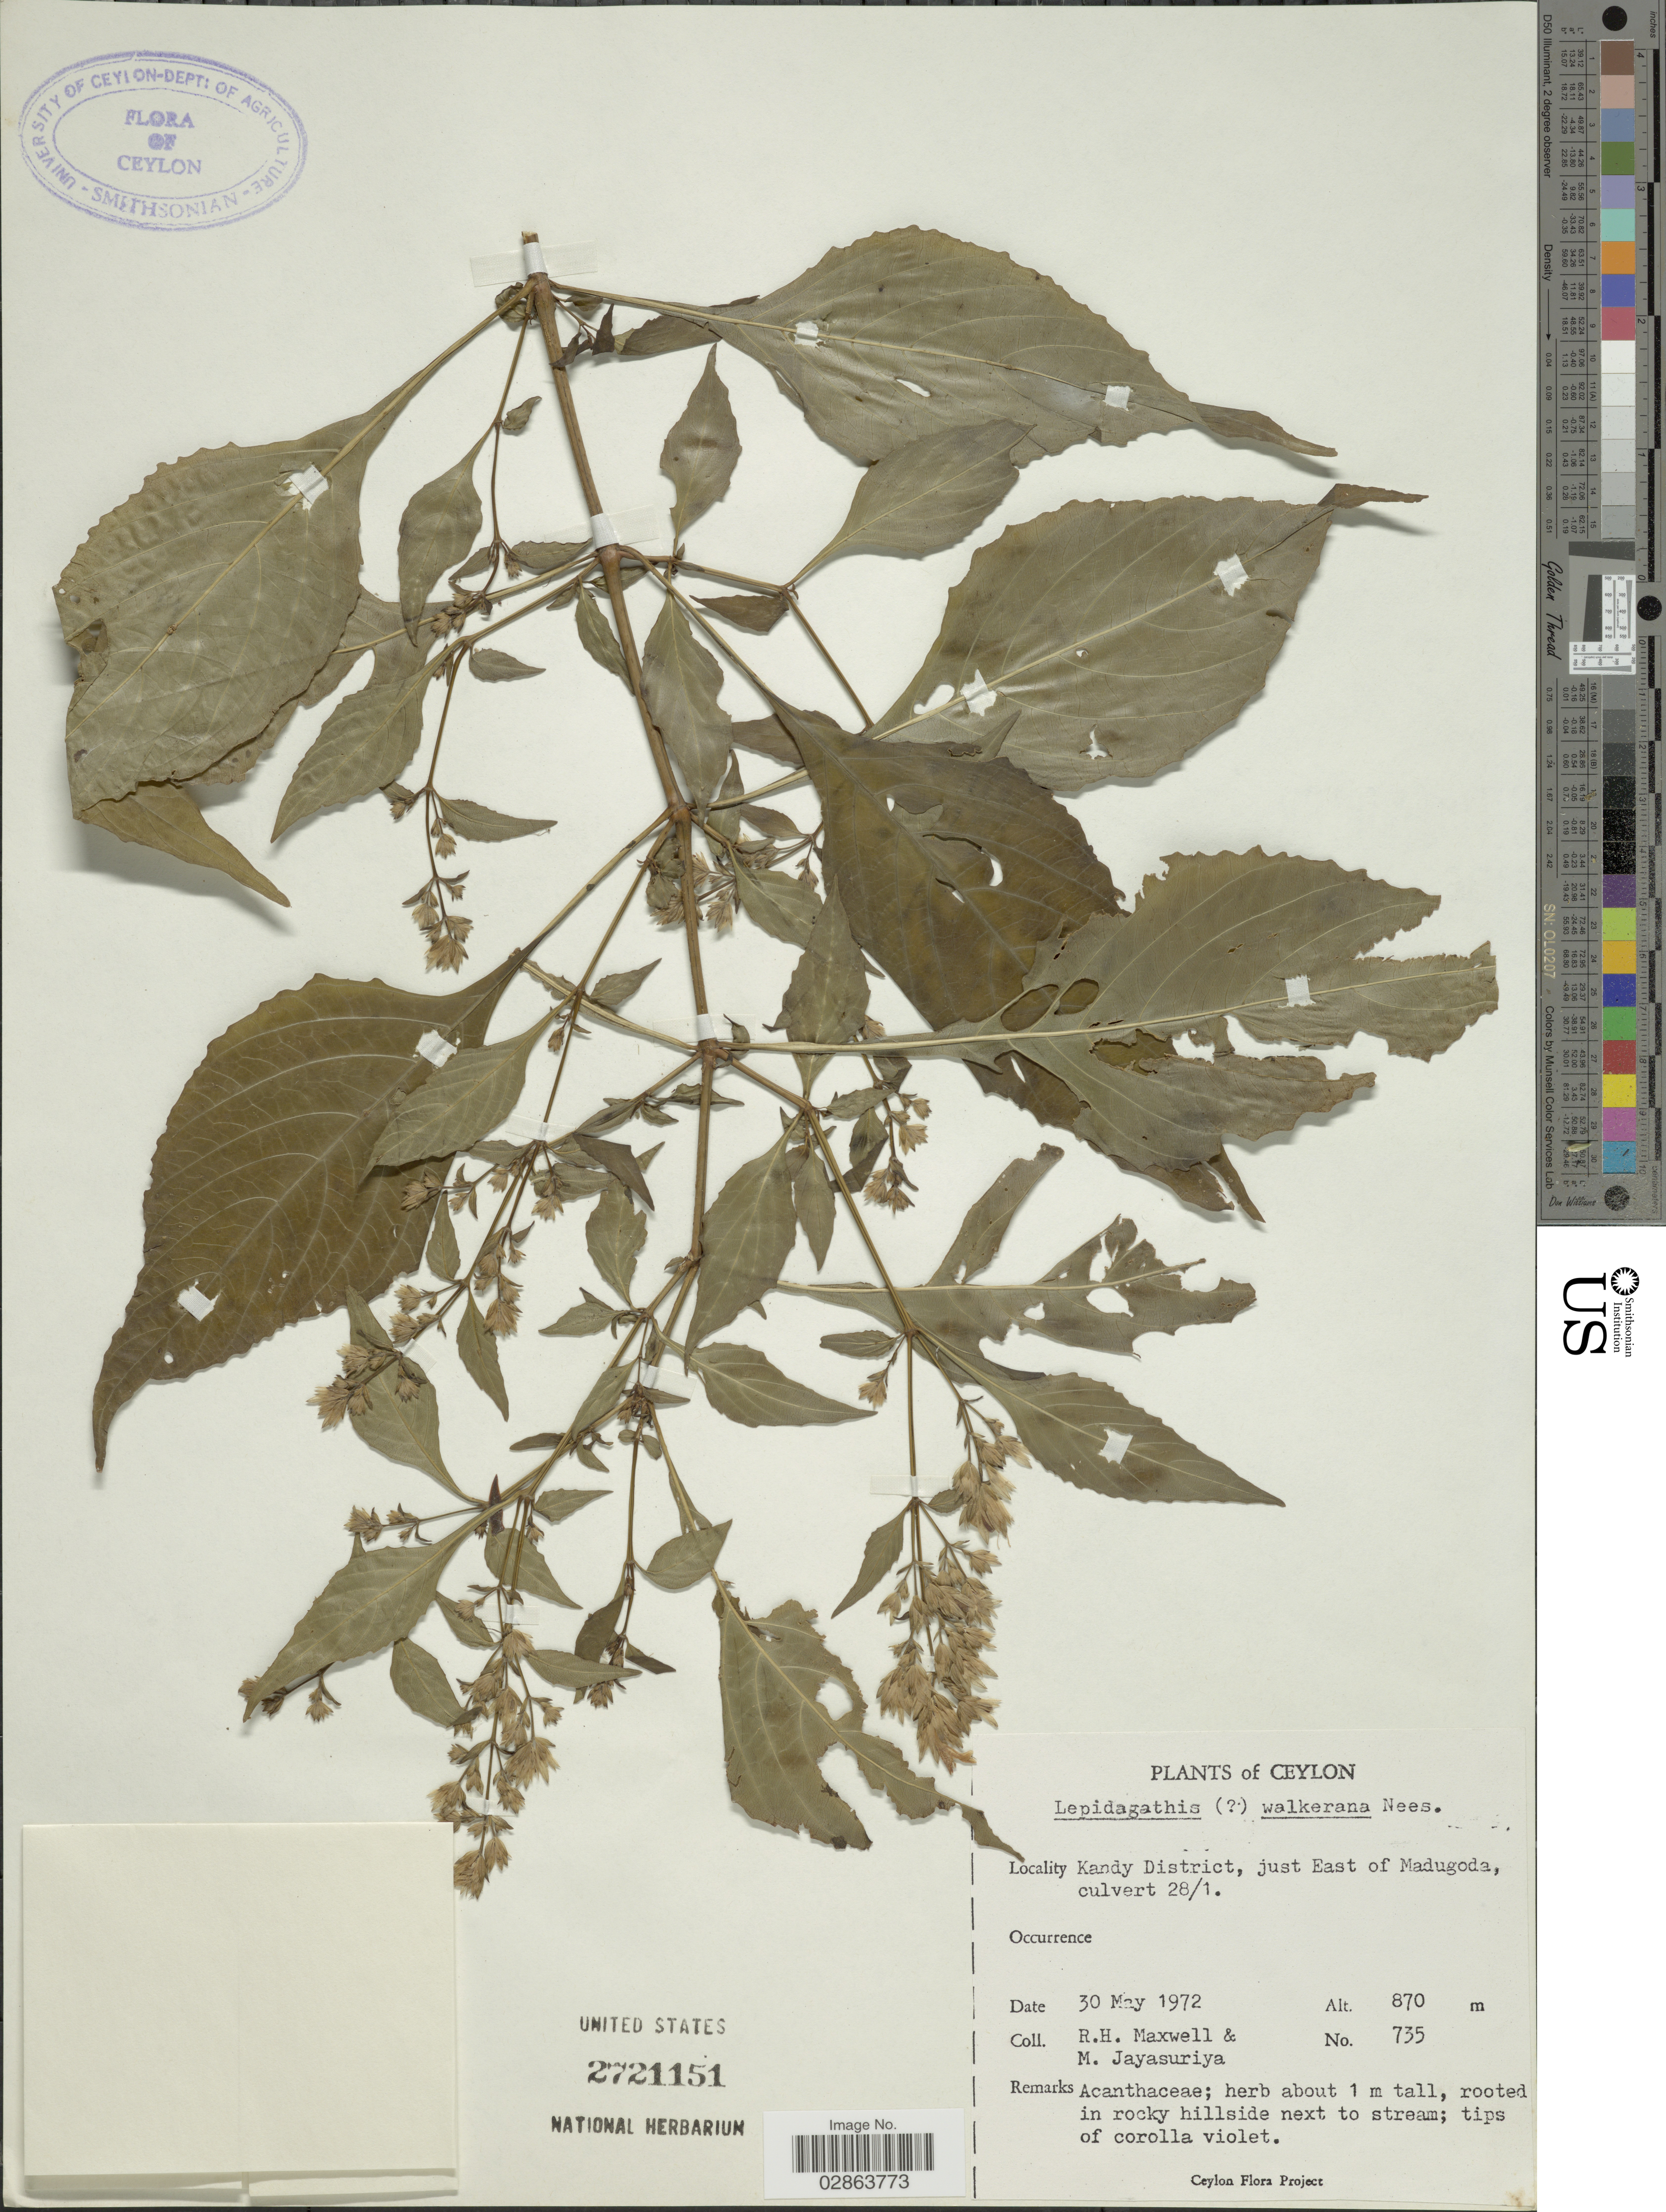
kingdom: Plantae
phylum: Tracheophyta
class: Magnoliopsida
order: Lamiales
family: Acanthaceae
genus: Lepidagathis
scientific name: Lepidagathis walkeriana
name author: Nees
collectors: R. Maxwell & M. Jayasuriya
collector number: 735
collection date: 1972-05-30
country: Sri Lanka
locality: Ceylon, Kandy District, just East of Madugoda, culvert 28/1.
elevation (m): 870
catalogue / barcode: US 2721151